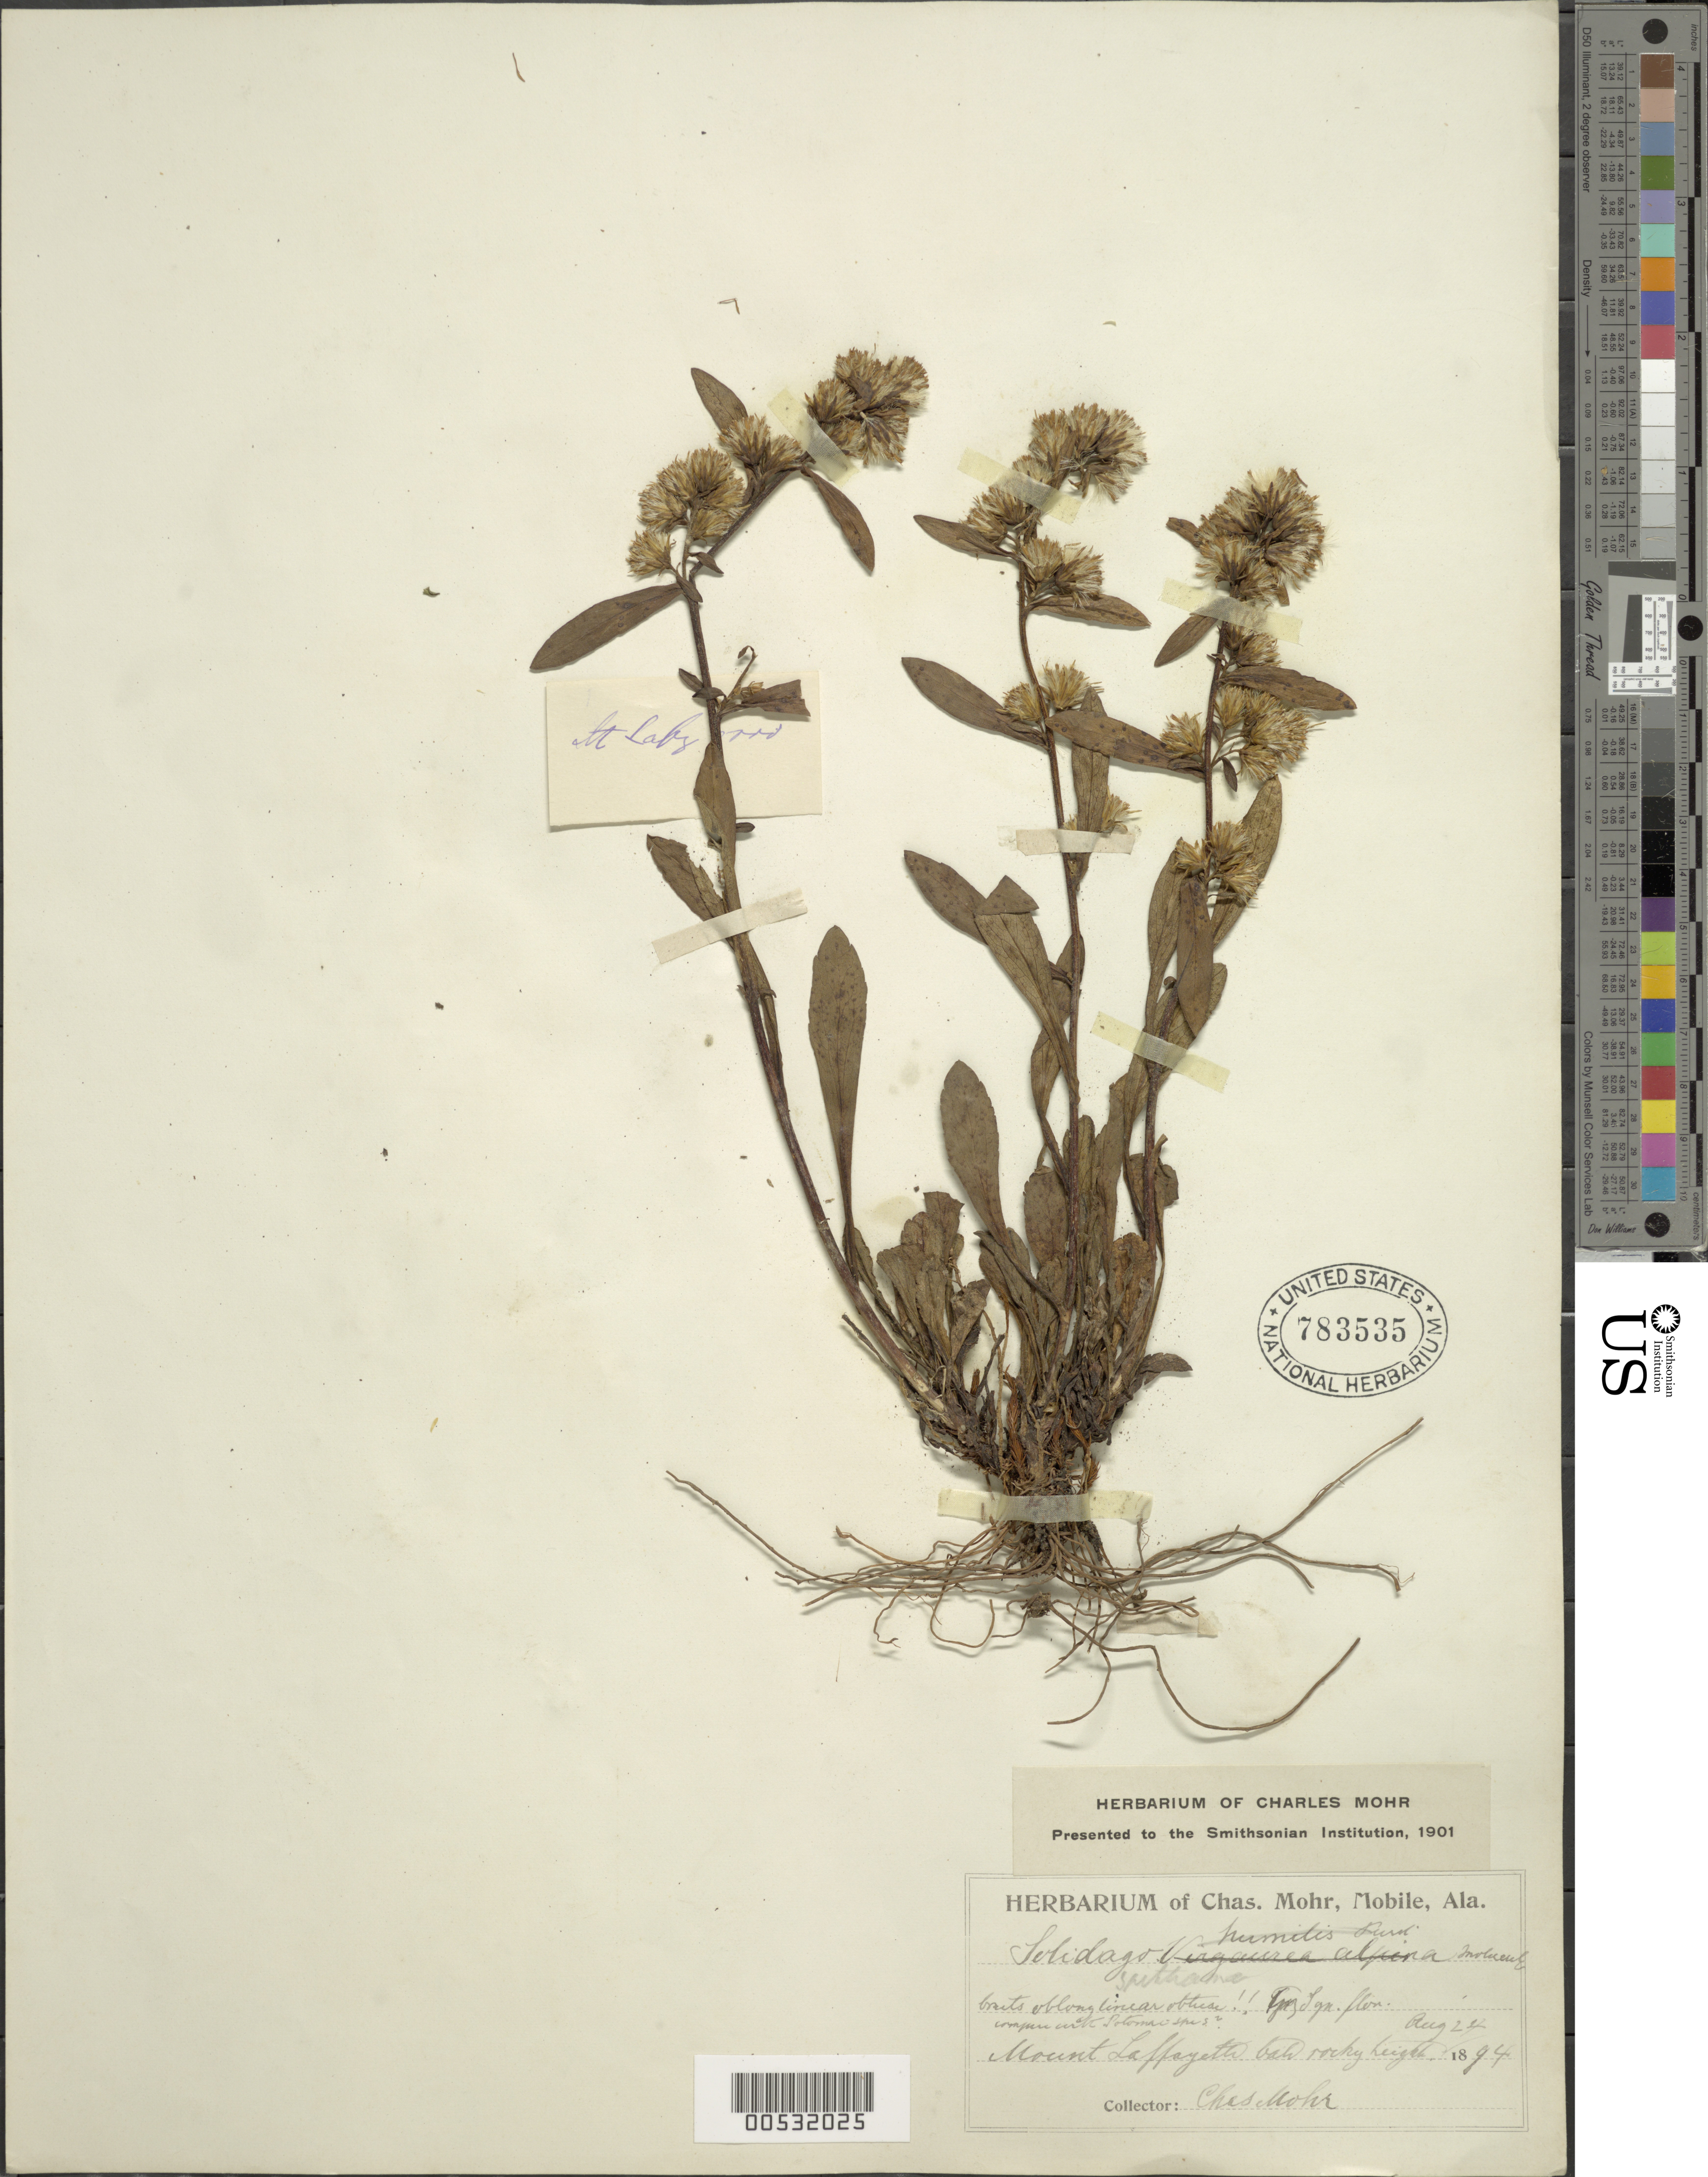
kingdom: Plantae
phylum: Tracheophyta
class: Magnoliopsida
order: Asterales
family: Asteraceae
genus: Solidago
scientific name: Solidago spithamaea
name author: M.A. Curtis ex A. Gray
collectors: C. T. Mohr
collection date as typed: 24 Aug 1894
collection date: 1894-08-24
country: United States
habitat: Rocky height.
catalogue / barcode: US 783535